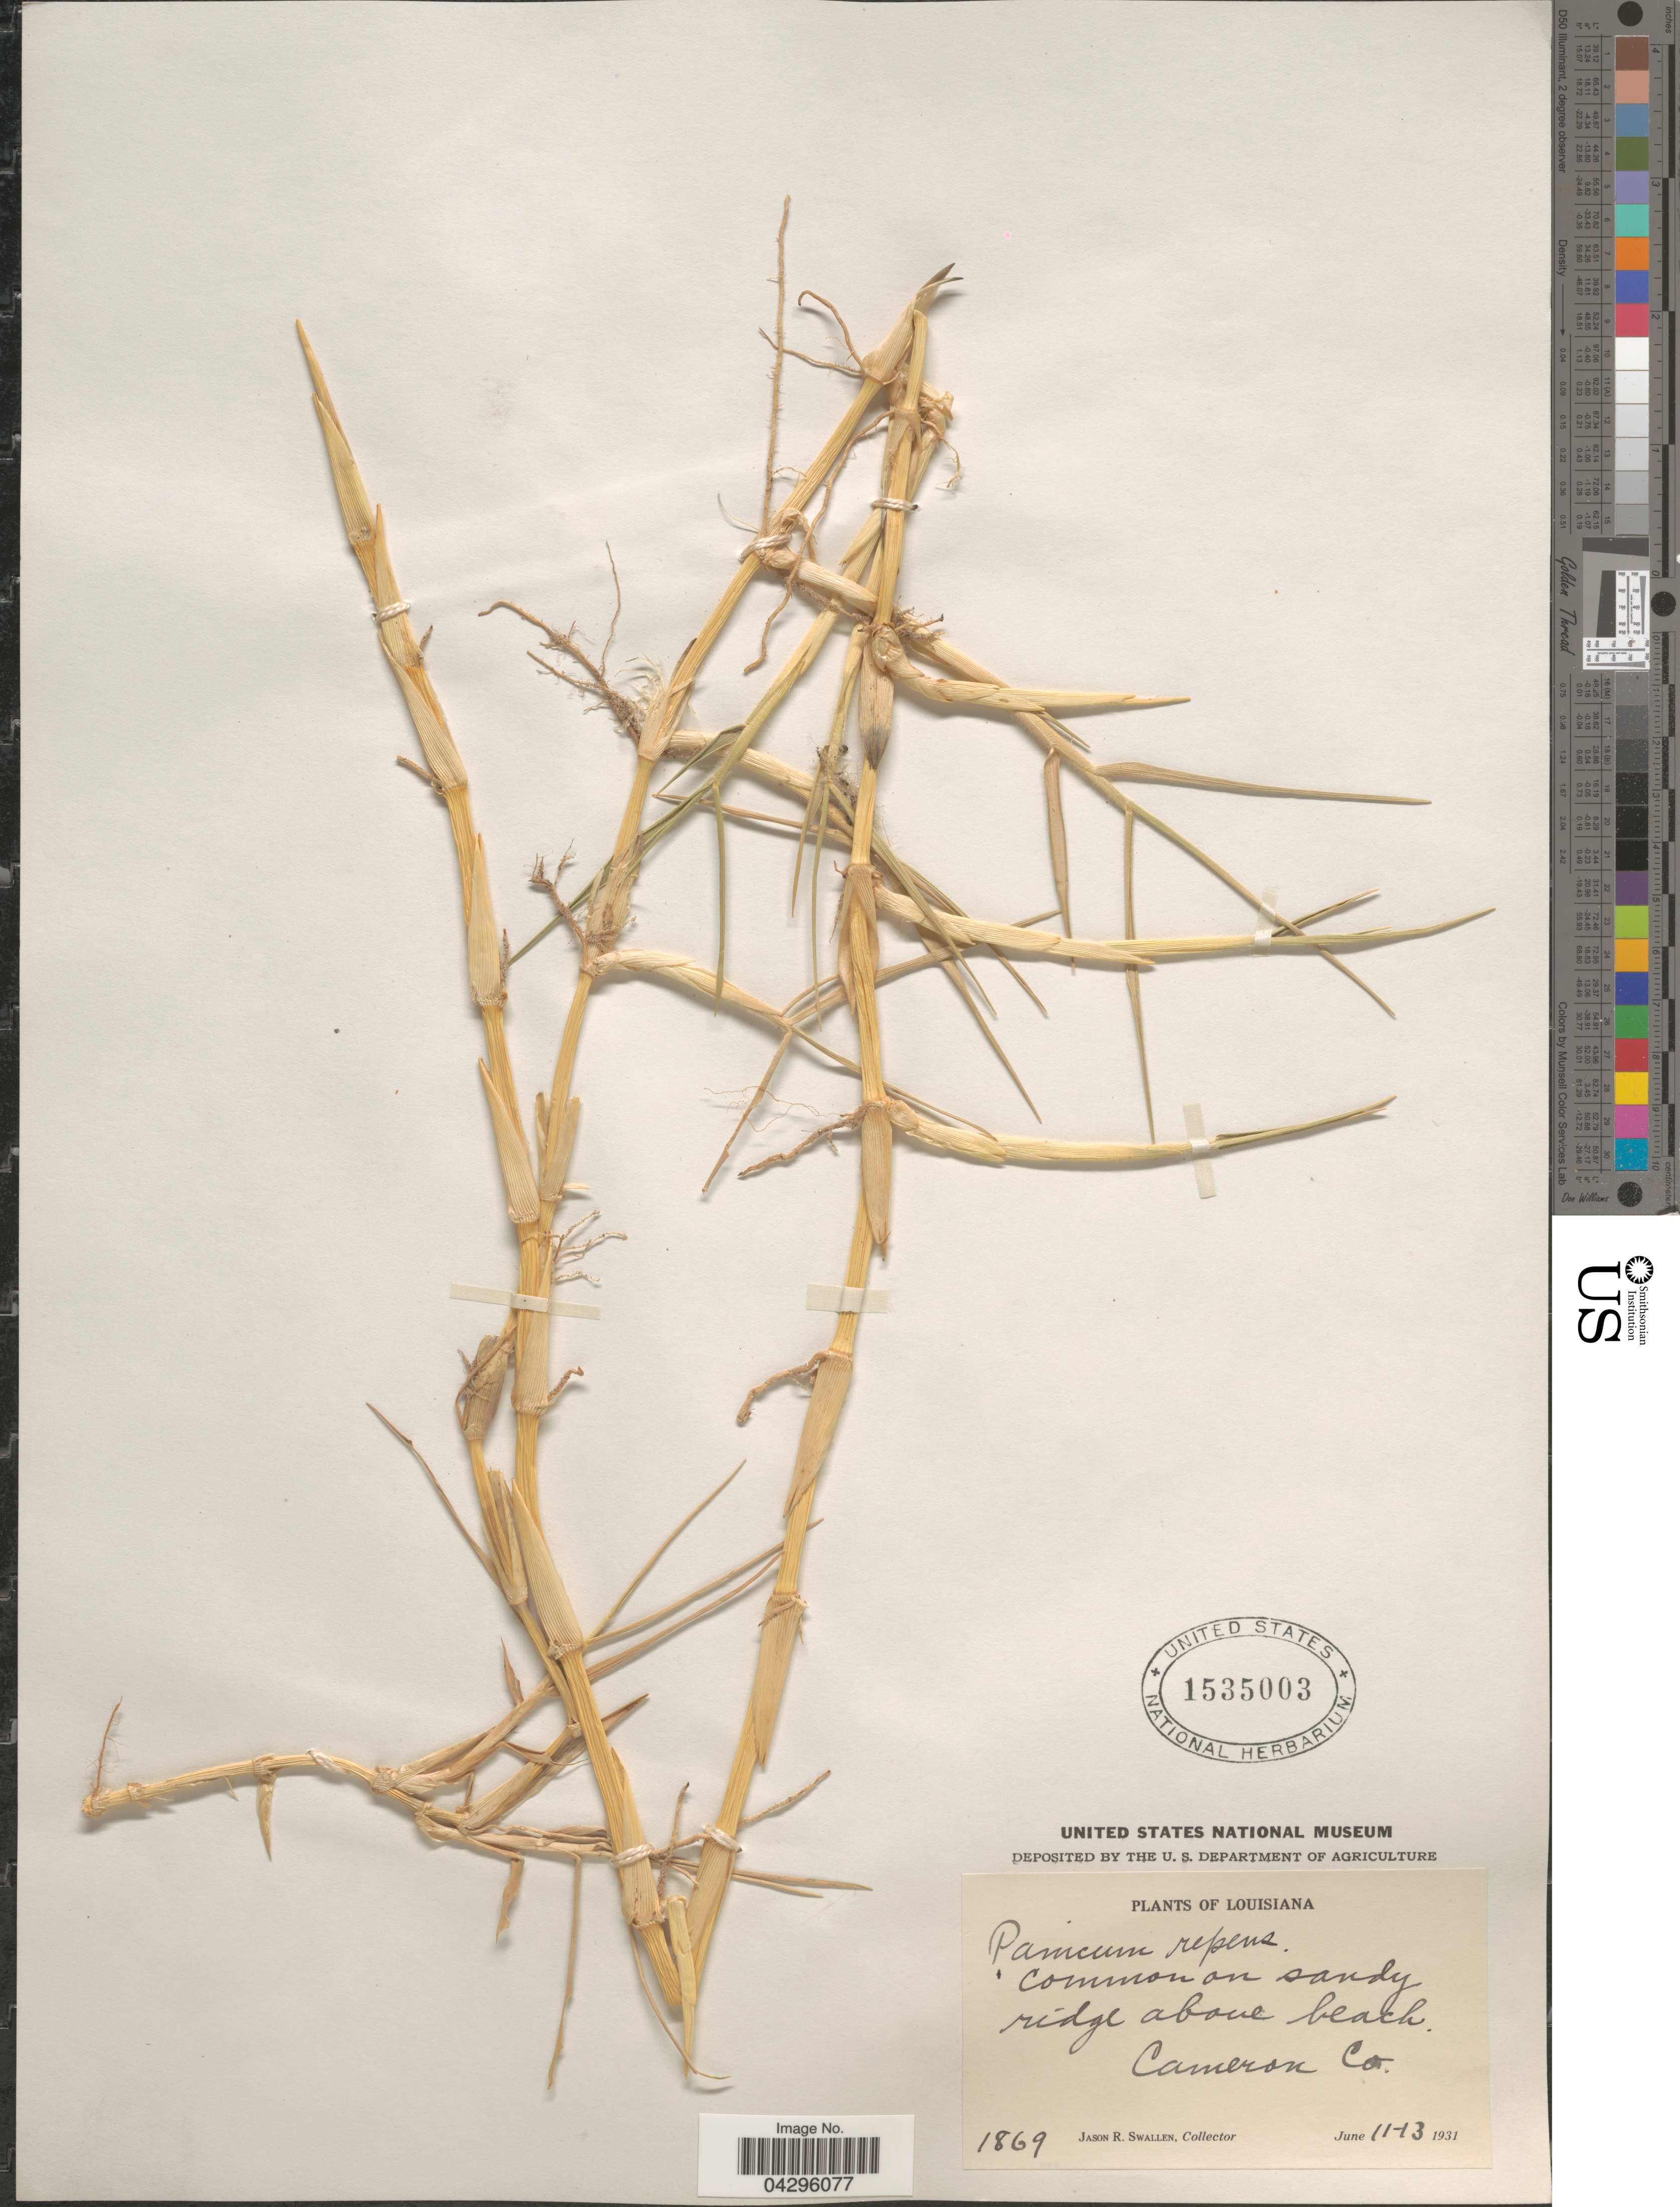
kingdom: Plantae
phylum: Tracheophyta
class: Liliopsida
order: Poales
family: Poaceae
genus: Panicum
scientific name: Panicum repens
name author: L.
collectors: J. R. Swallen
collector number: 1869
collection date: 1931-06-11/1931-06-13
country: United States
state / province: Louisiana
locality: Common on sandy ridge above beach. Cameron Co.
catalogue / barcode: US 1535003